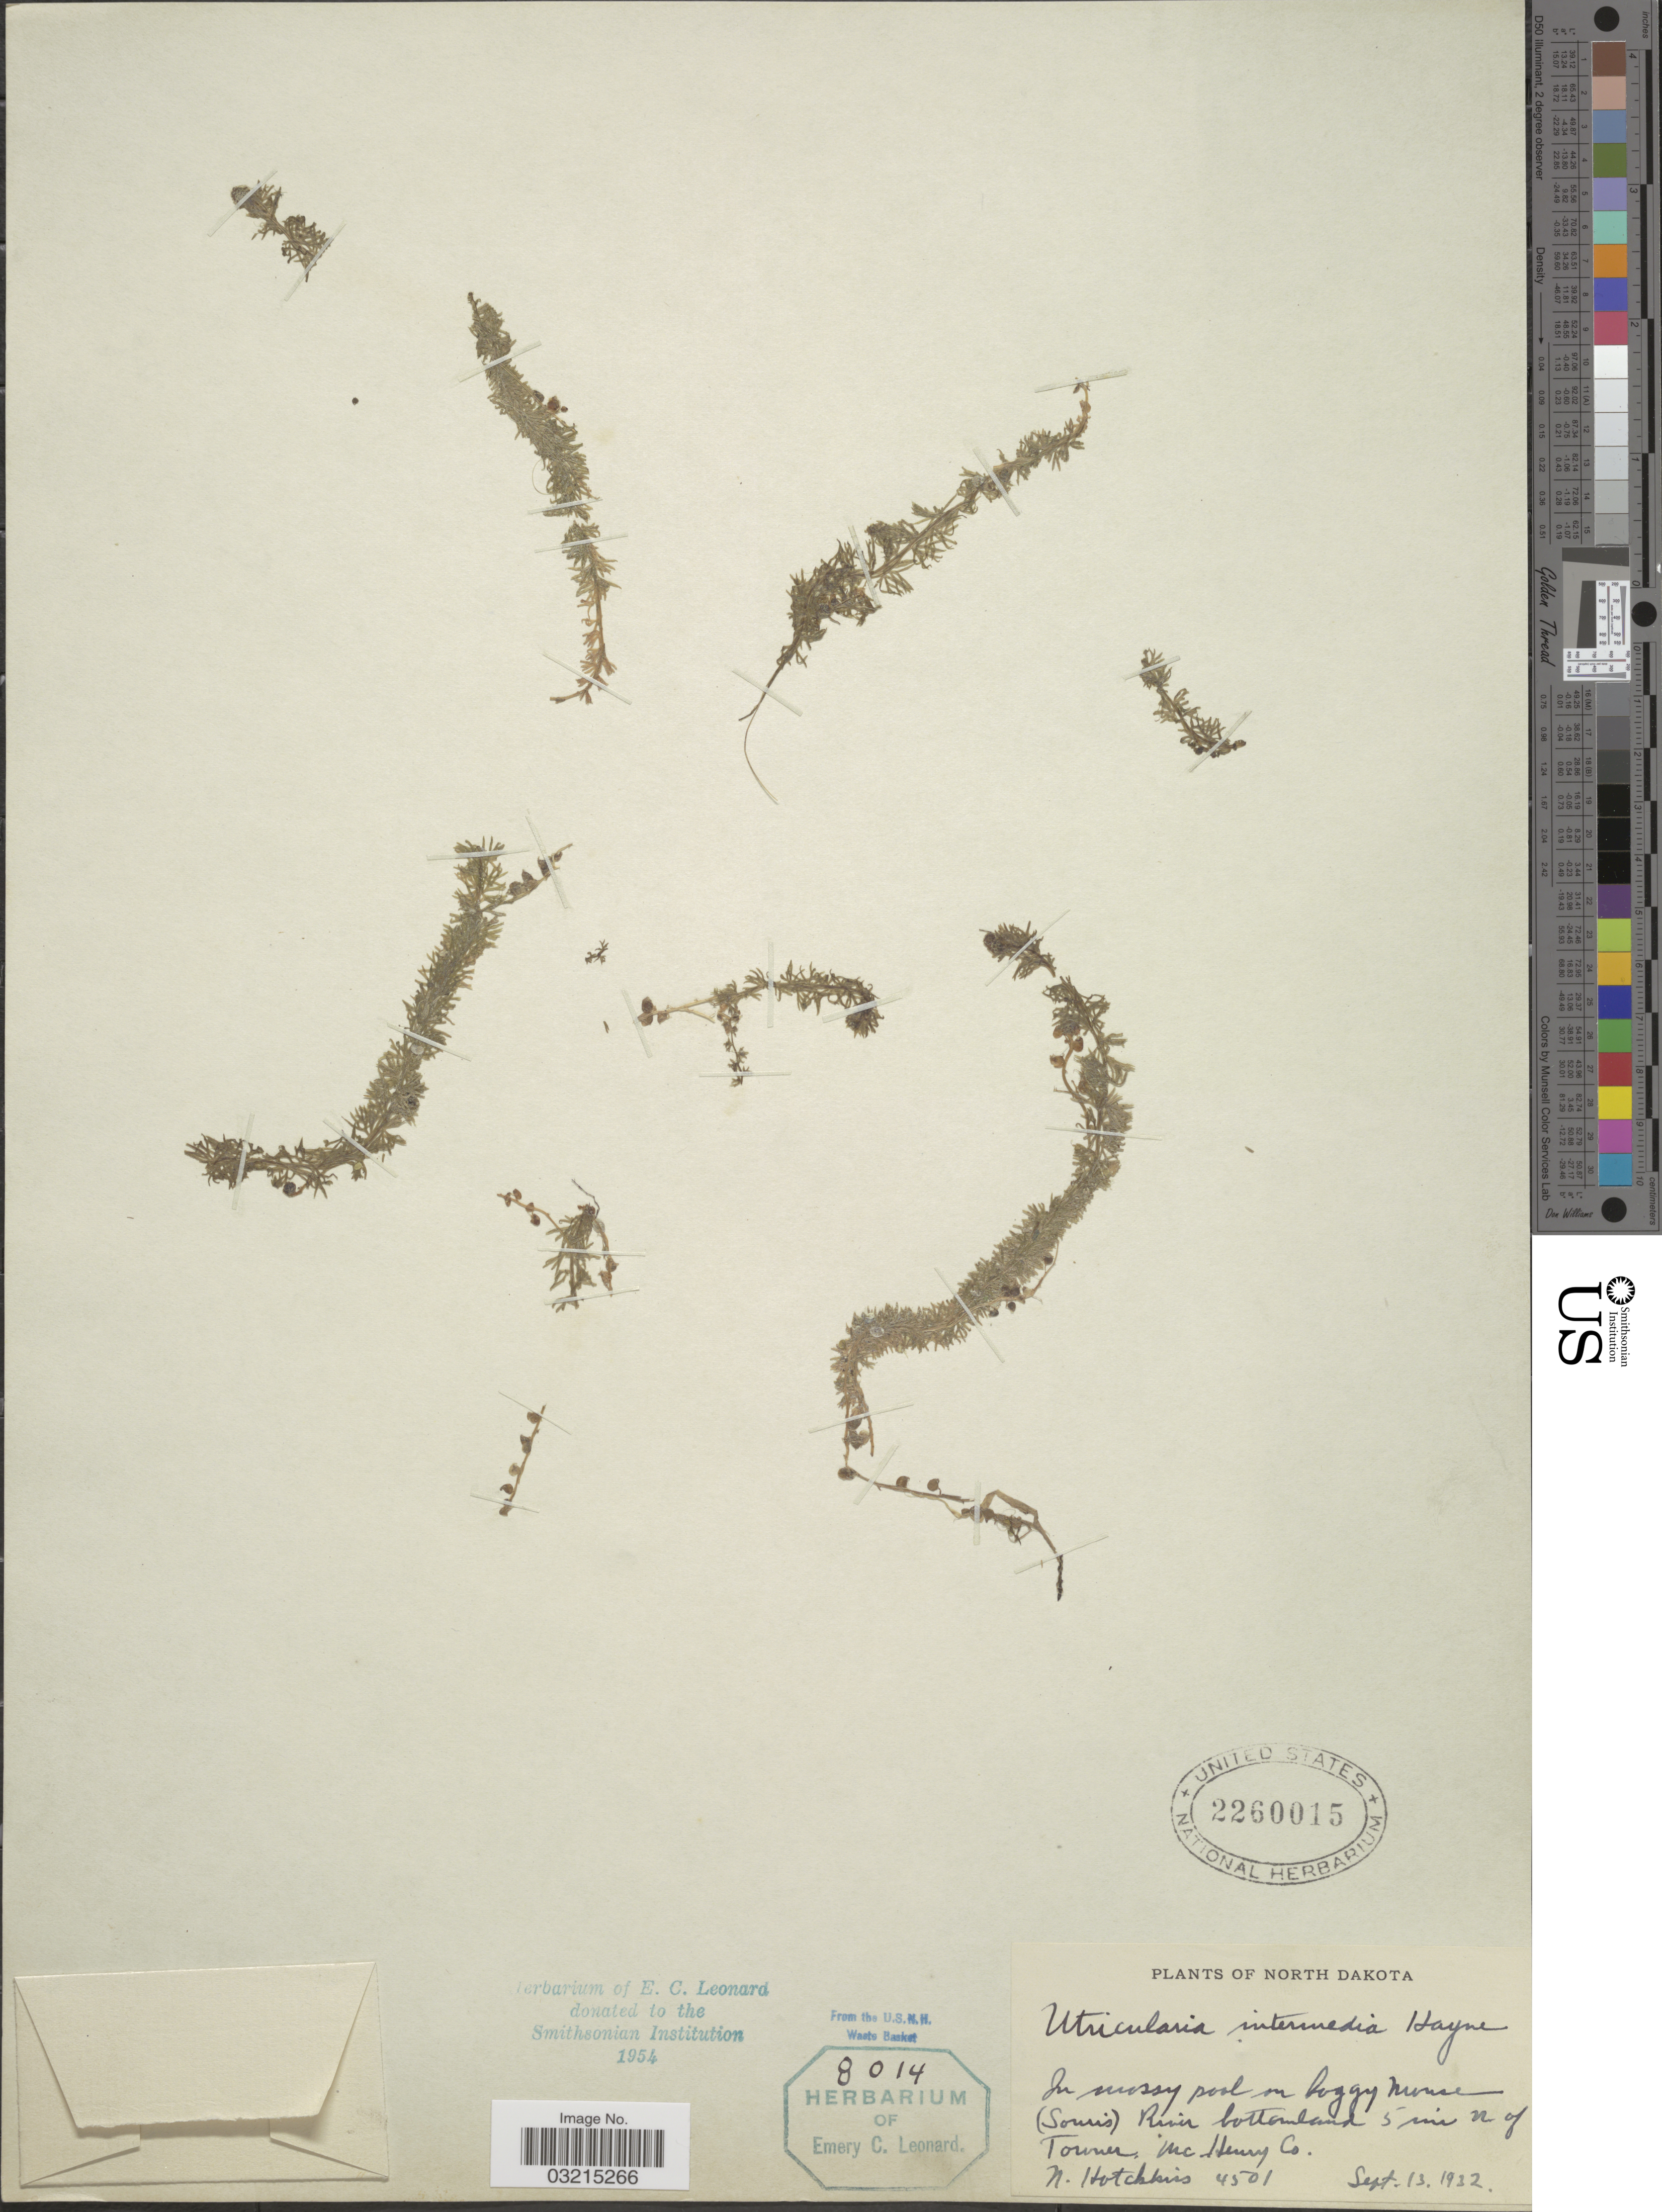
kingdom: Plantae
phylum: Tracheophyta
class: Magnoliopsida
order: Lamiales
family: Lentibulariaceae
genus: Utricularia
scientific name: Utricularia intermedia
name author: Hayne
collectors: N. Hotchkiss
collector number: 4501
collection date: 1932-09-13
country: United States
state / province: North Dakota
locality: In mossy pool on boggy Mouse (Souris) River bottomland 5 mi. n of Towner, McHenry Co.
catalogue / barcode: US 2260015